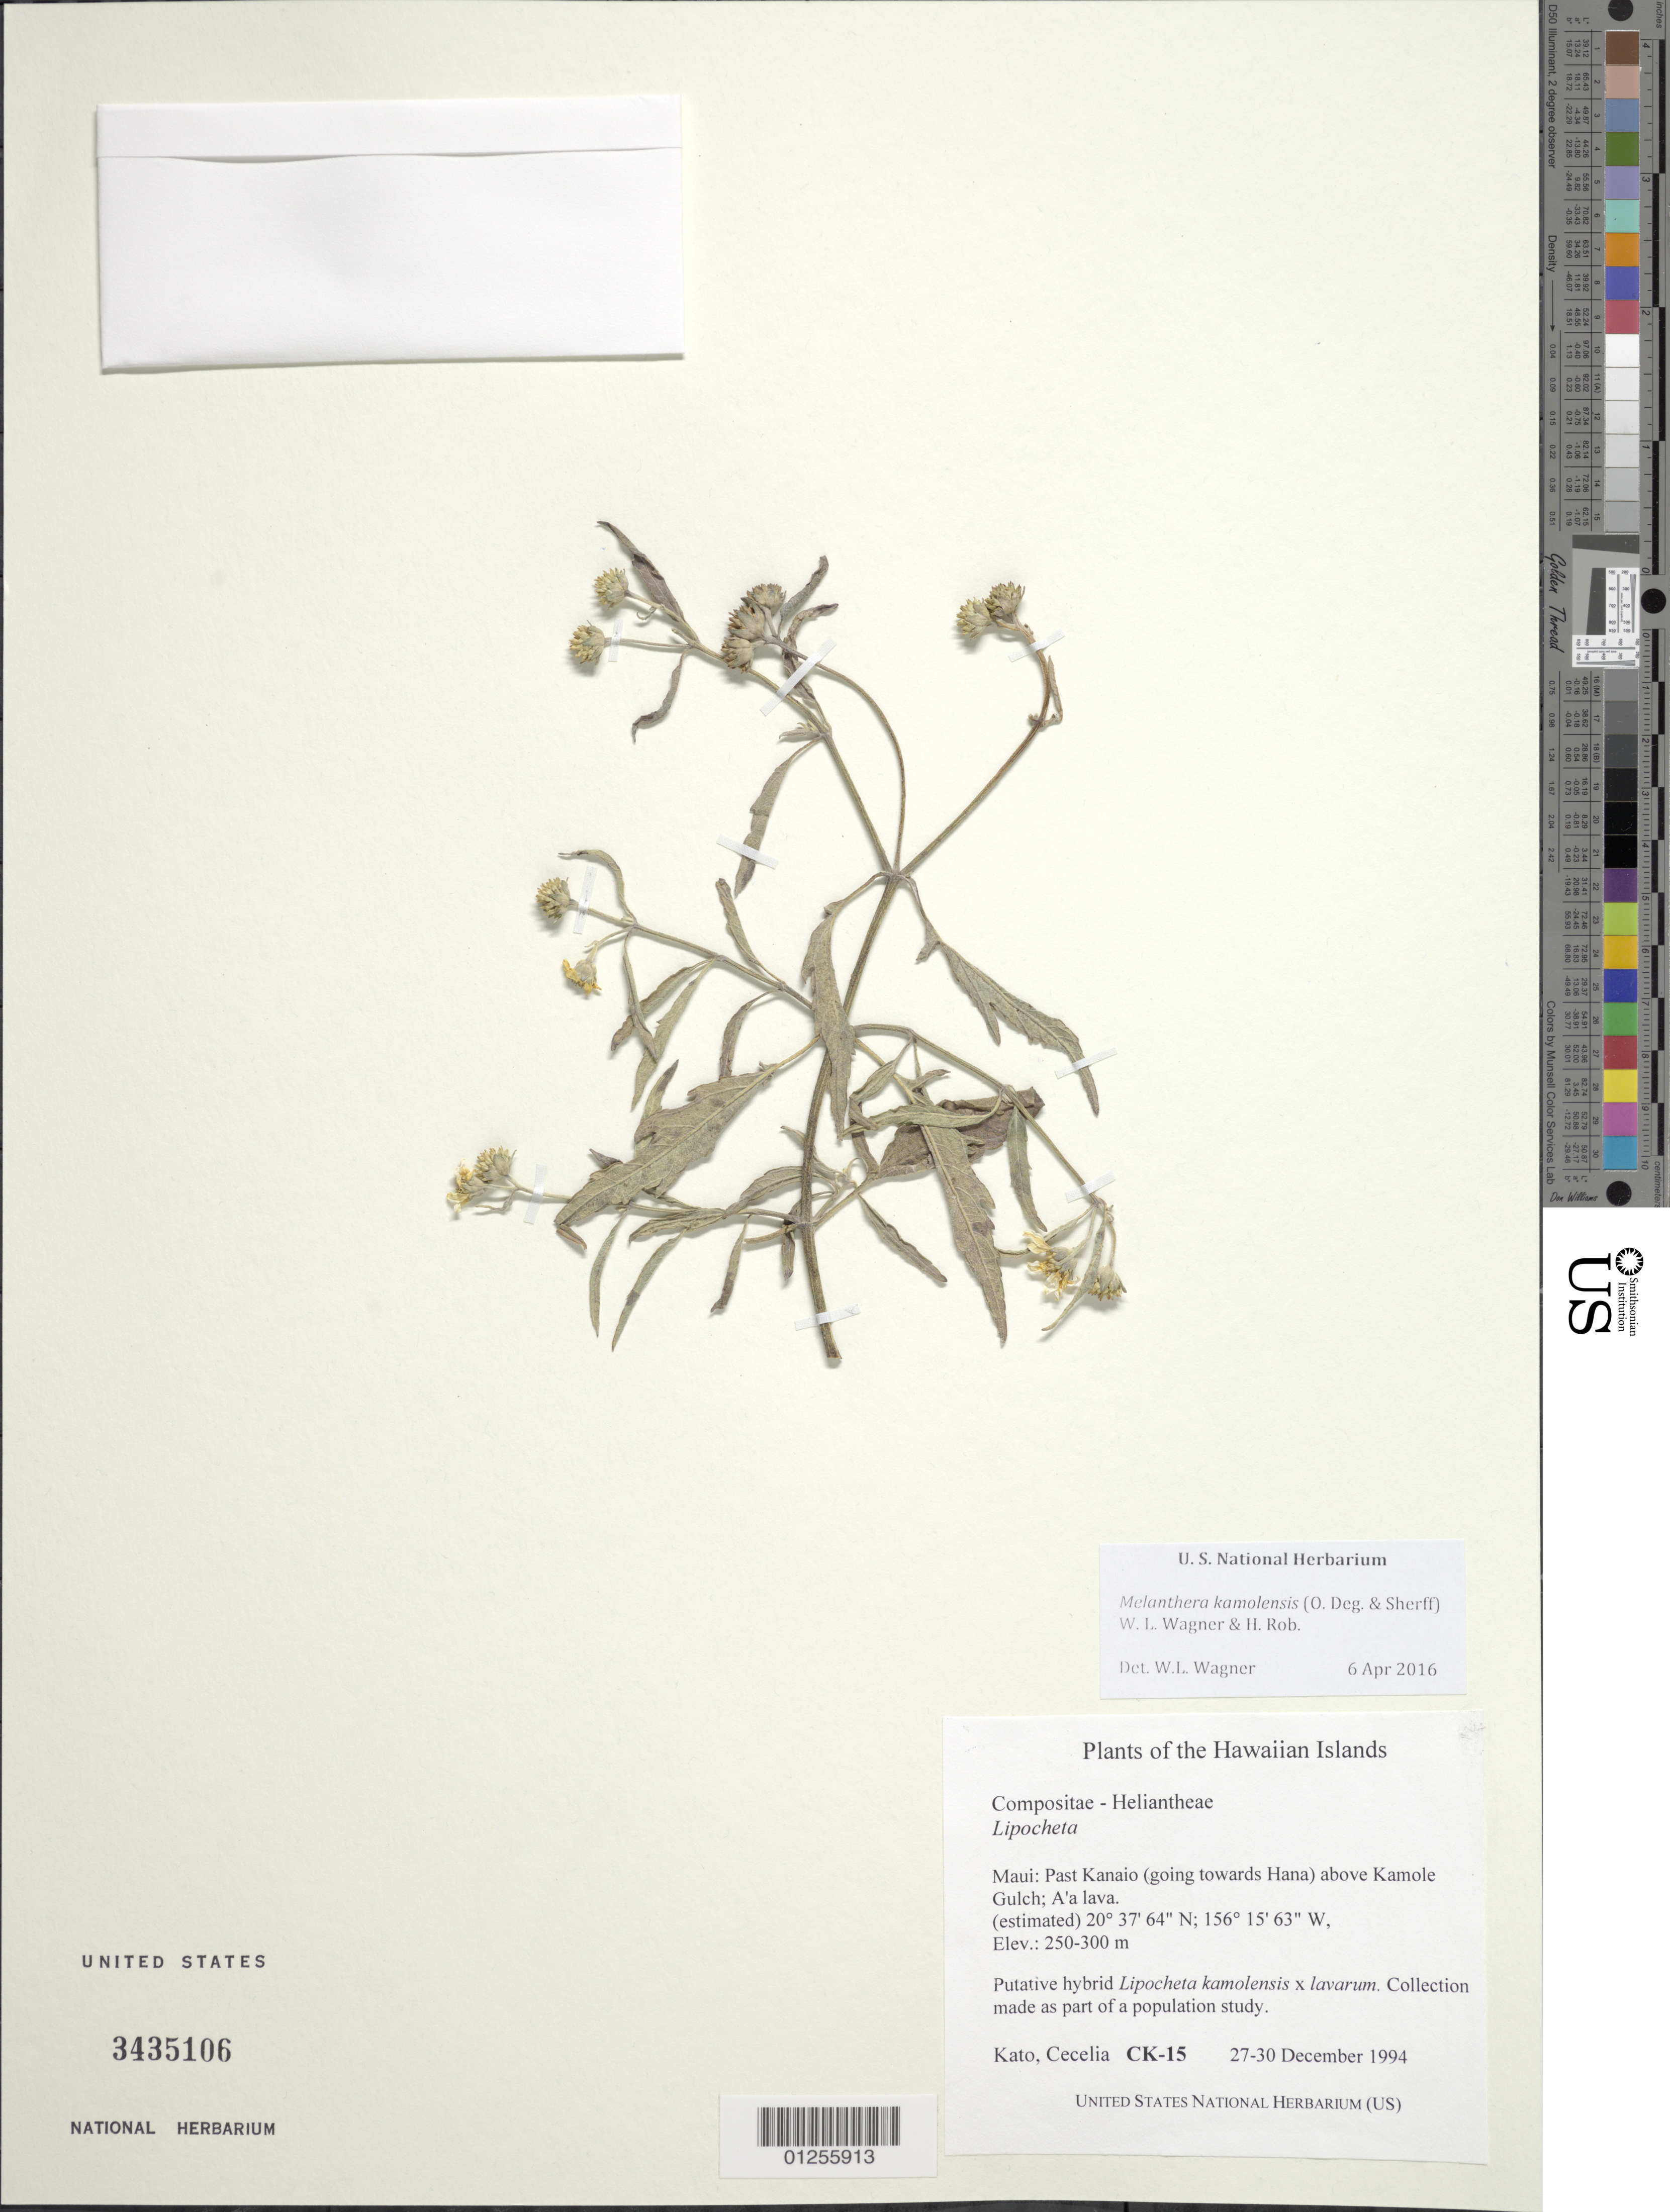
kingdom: Plantae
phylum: Tracheophyta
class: Magnoliopsida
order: Asterales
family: Asteraceae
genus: Wollastonia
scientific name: Wollastonia kamolensis x W. lavarum (Gaudich.) Orchard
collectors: C. Kato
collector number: CK-15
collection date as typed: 27 - 30 Dec 1994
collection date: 1994-12-27/1994-12-30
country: United States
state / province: Hawaii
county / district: Maui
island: Maui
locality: Past Kanaio (going towards Hana) above Kamole Gulch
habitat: A'a lava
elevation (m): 250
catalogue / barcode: US 3435106